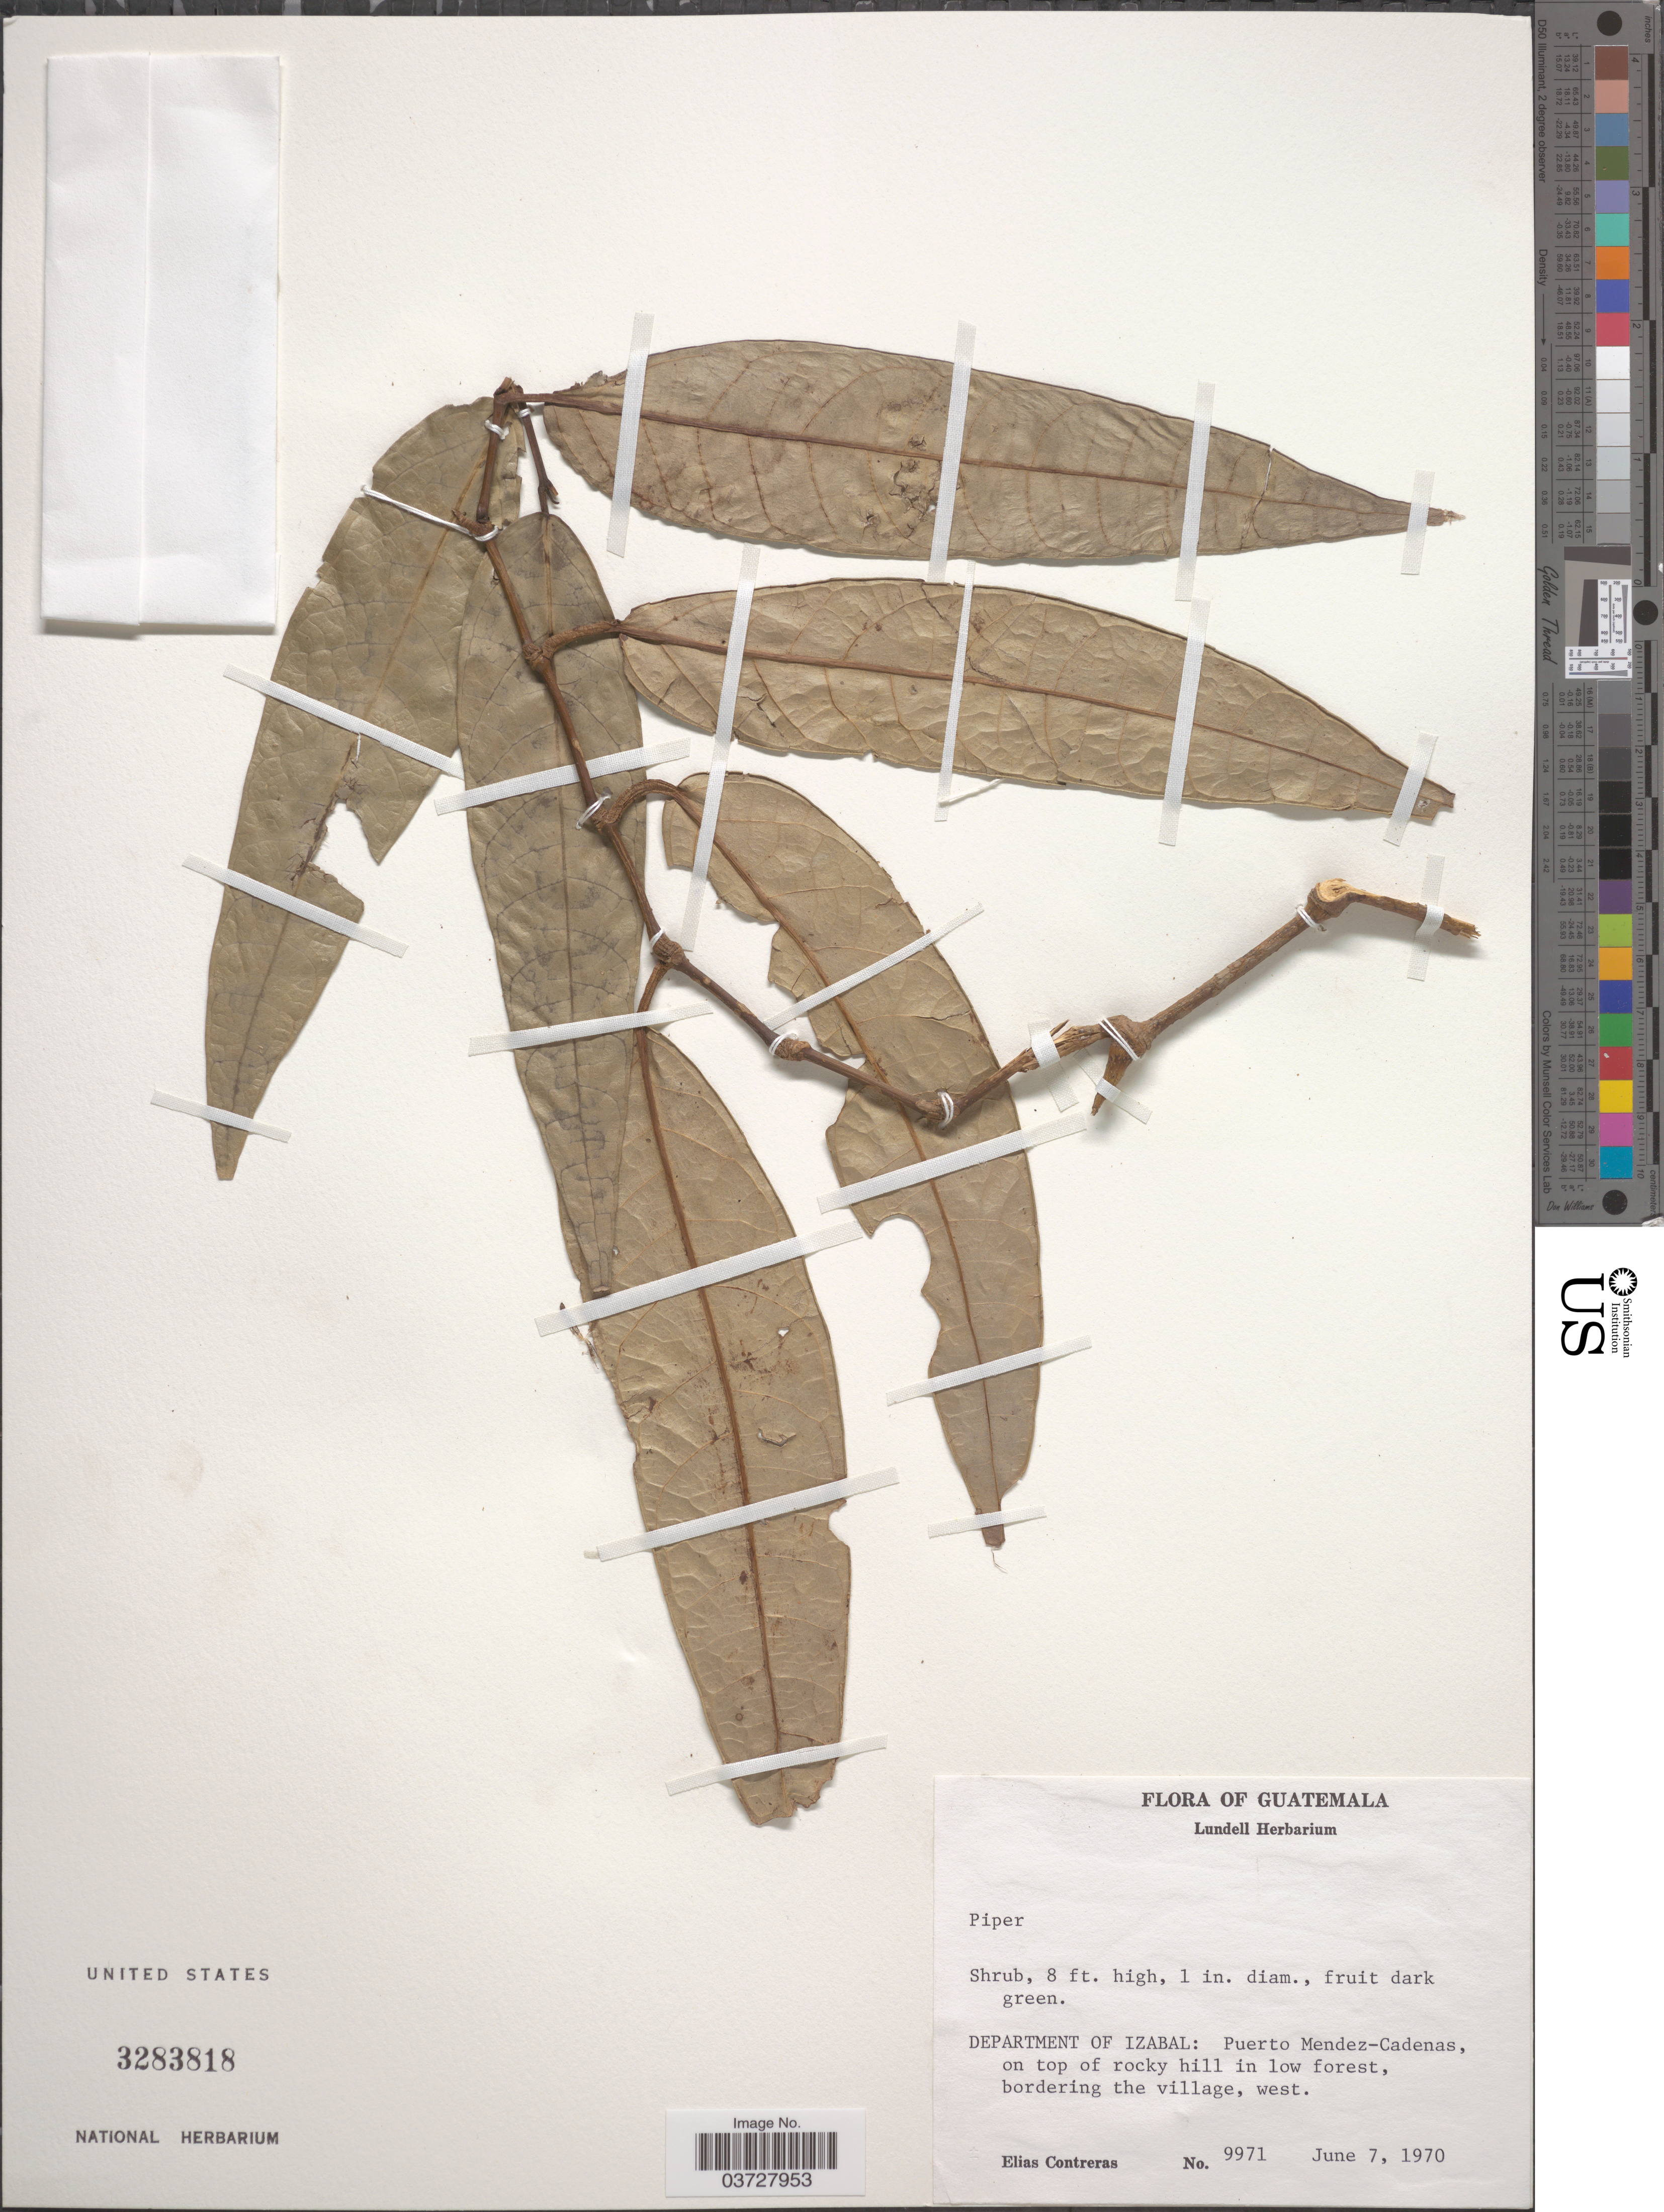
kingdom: Plantae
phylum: Tracheophyta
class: Magnoliopsida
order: Piperales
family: Piperaceae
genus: Piper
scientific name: Piper sp.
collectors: E. Contreras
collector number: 9971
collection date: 1970-06-07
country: Guatemala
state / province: Izabal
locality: Department of Izabal: Puerto Mendez-Cadenas, on top of rocky hill in low forest, bordering the village, west.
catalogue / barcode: US 3283818